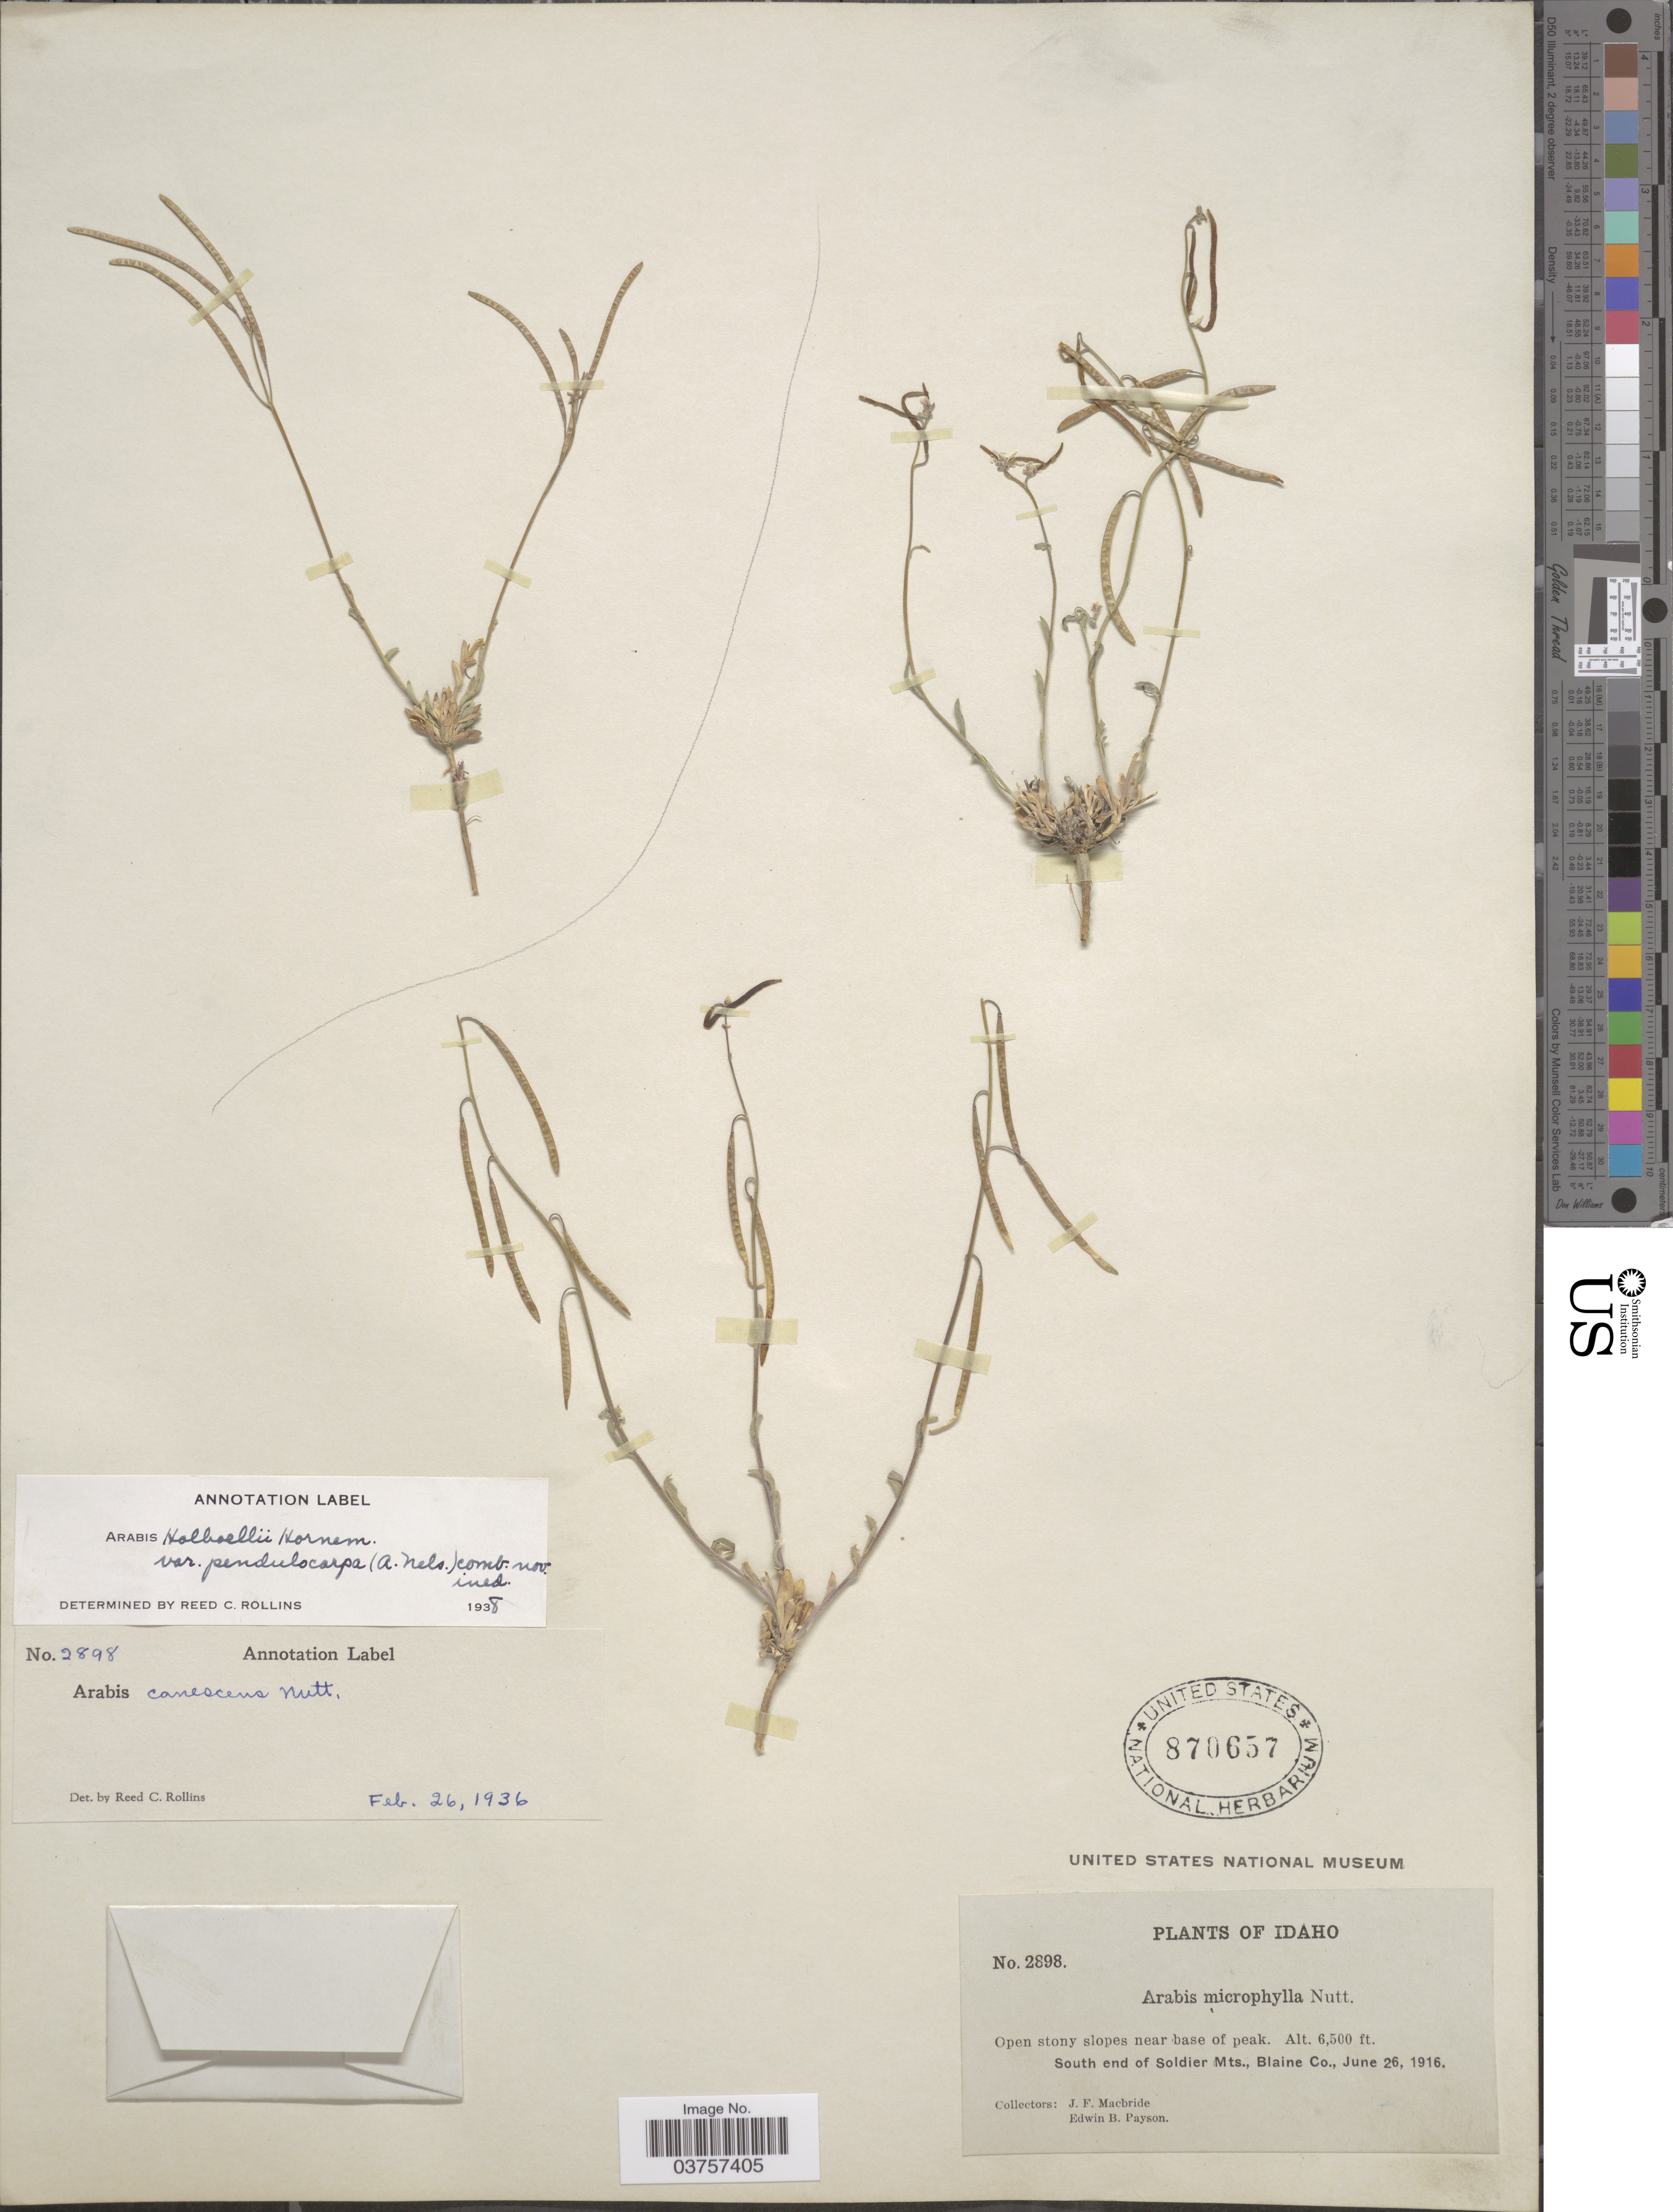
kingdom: Plantae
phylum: Tracheophyta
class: Magnoliopsida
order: Brassicales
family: Brassicaceae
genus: Arabis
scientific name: Arabis holboellii var. pendulocarpa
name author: (A. Nelson) Rollins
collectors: J. F. Macbride & E. B. Payson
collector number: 2898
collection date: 1916-06-26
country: United States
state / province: Idaho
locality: South end of Soldier Mts., Blaine Co.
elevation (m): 1981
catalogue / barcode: US 870657